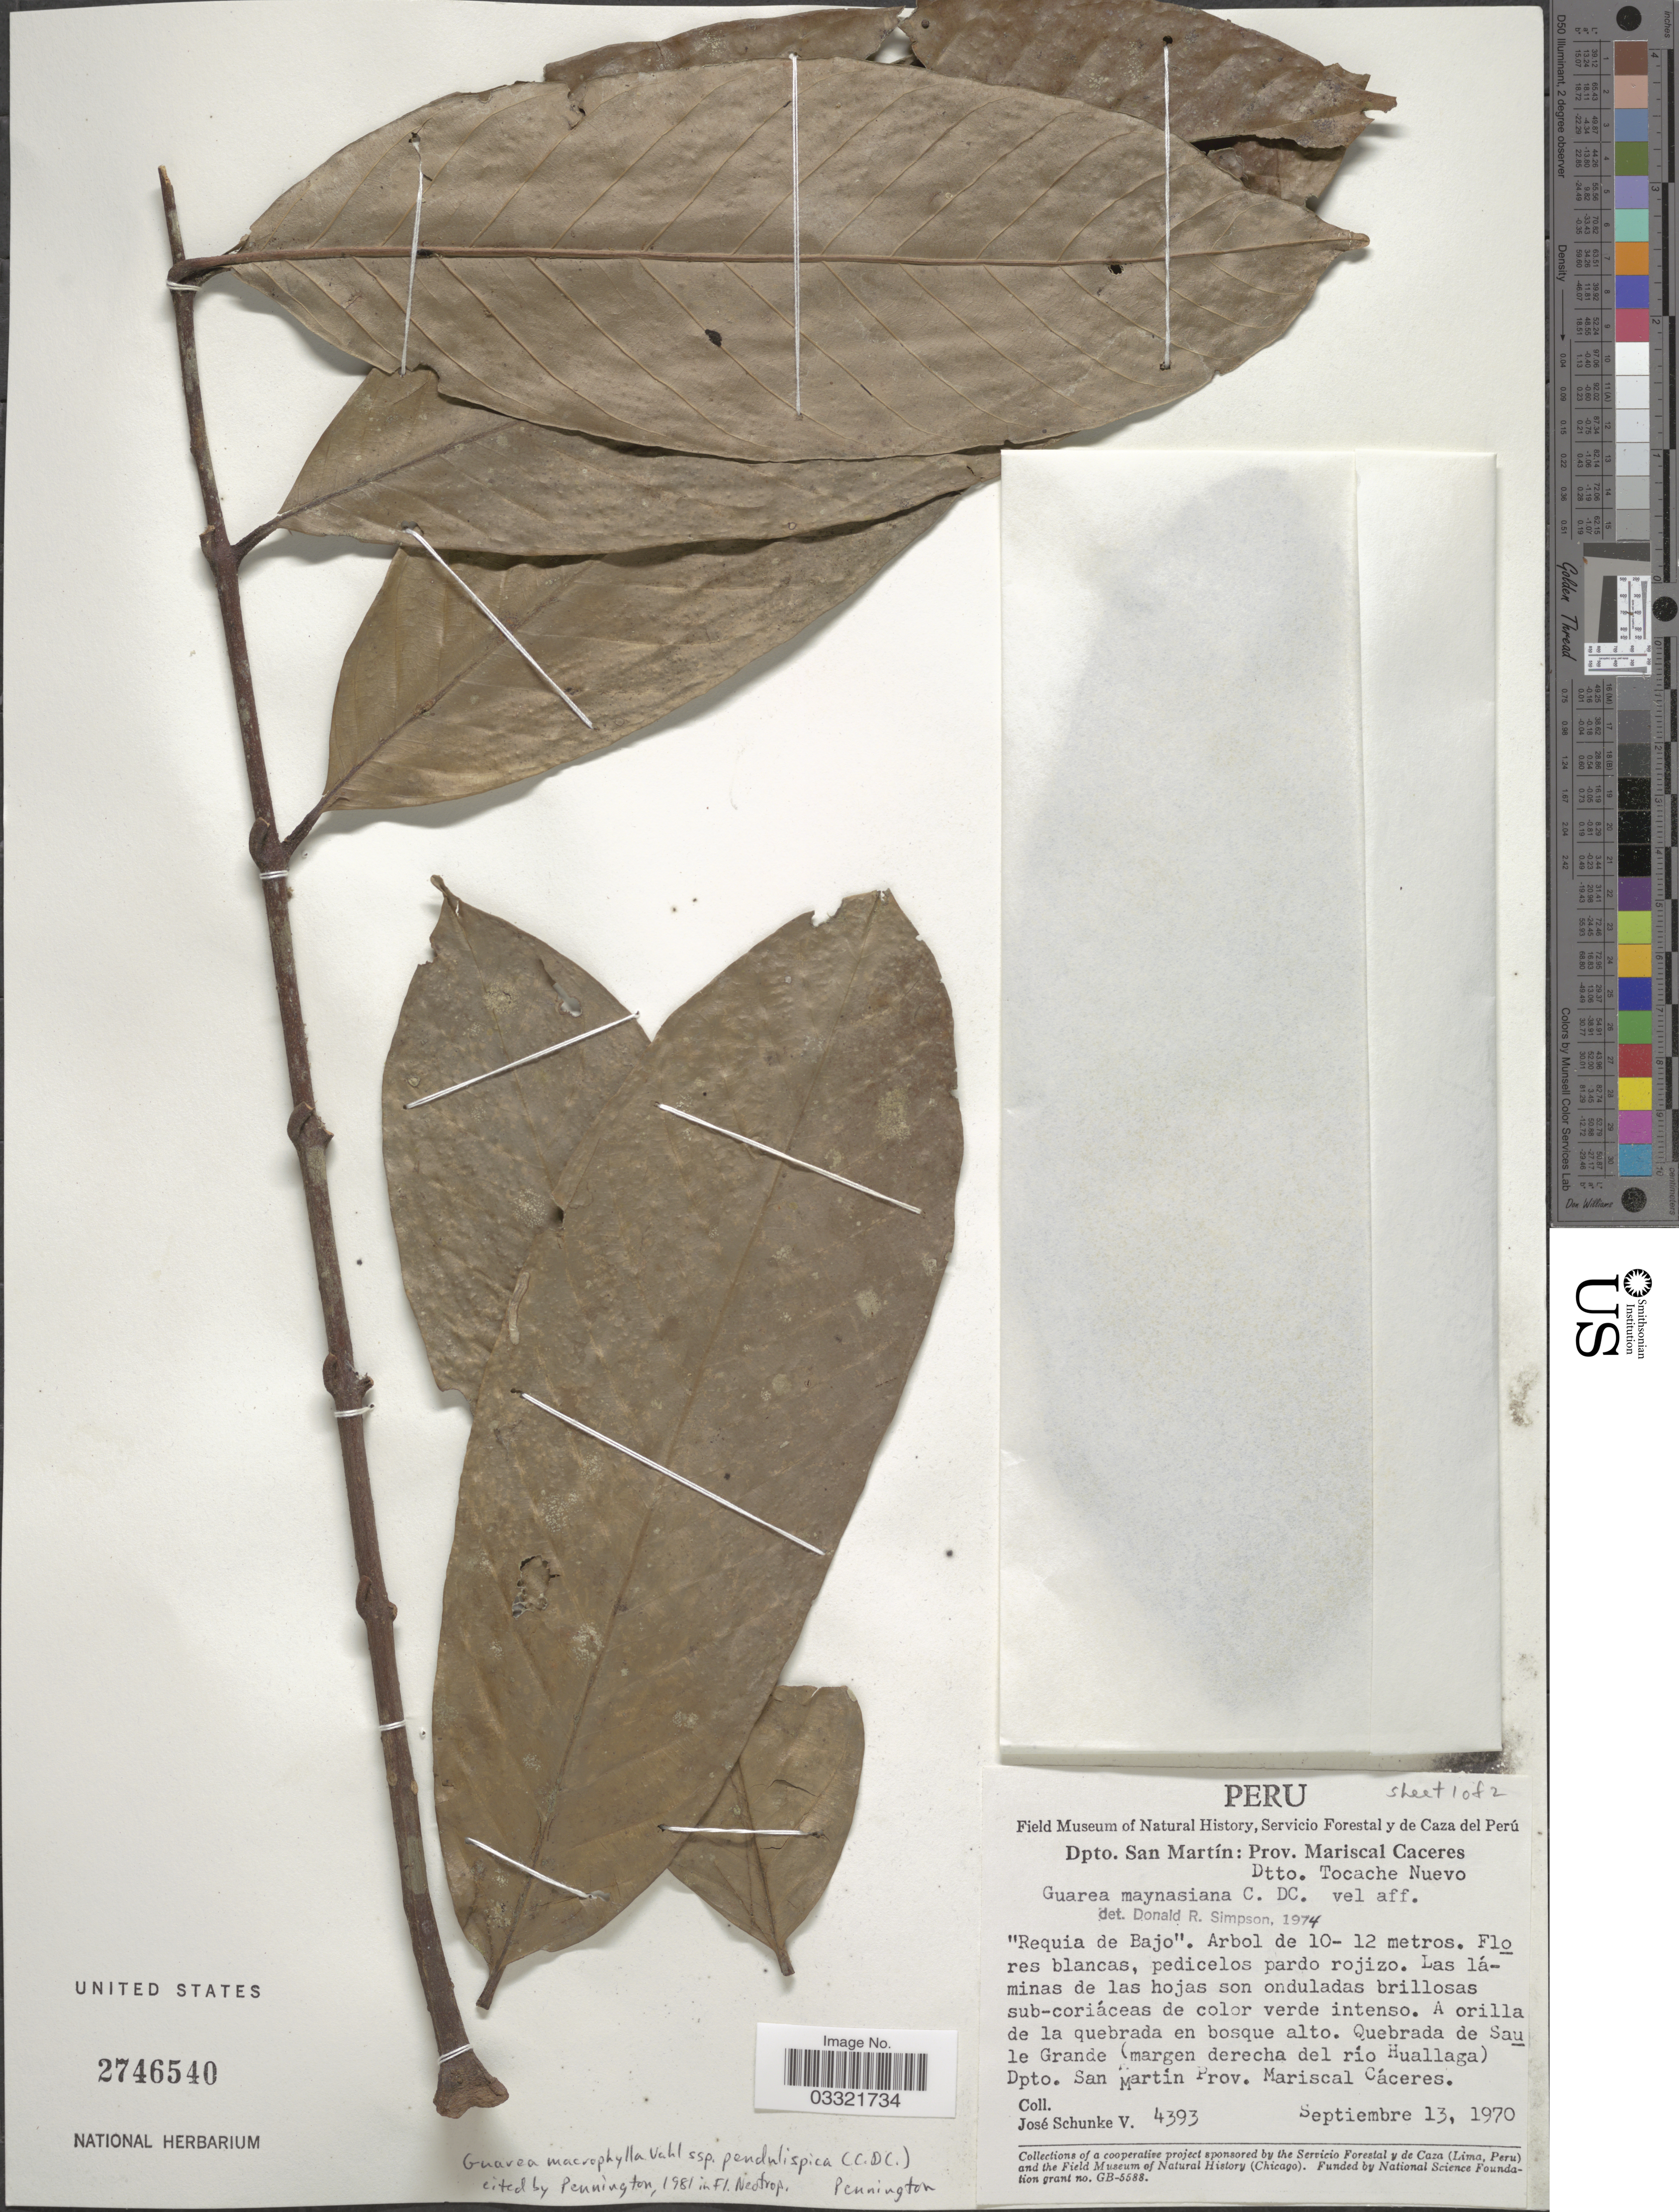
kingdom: Plantae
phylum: Tracheophyta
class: Magnoliopsida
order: Sapindales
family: Meliaceae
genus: Guarea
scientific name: Guarea macrophylla subsp. pendulispica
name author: (C. DC.) T.D. Penn.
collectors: J. Schunke Vigo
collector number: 4393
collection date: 1970-09-13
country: Peru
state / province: San Martín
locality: Dpto. San Martín: Prov. Mariscal Caceres. Dtto. Tocache Nuevo. Quebrada de Saule Grande (margen derecha del río Huallaga).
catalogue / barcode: US 2746540